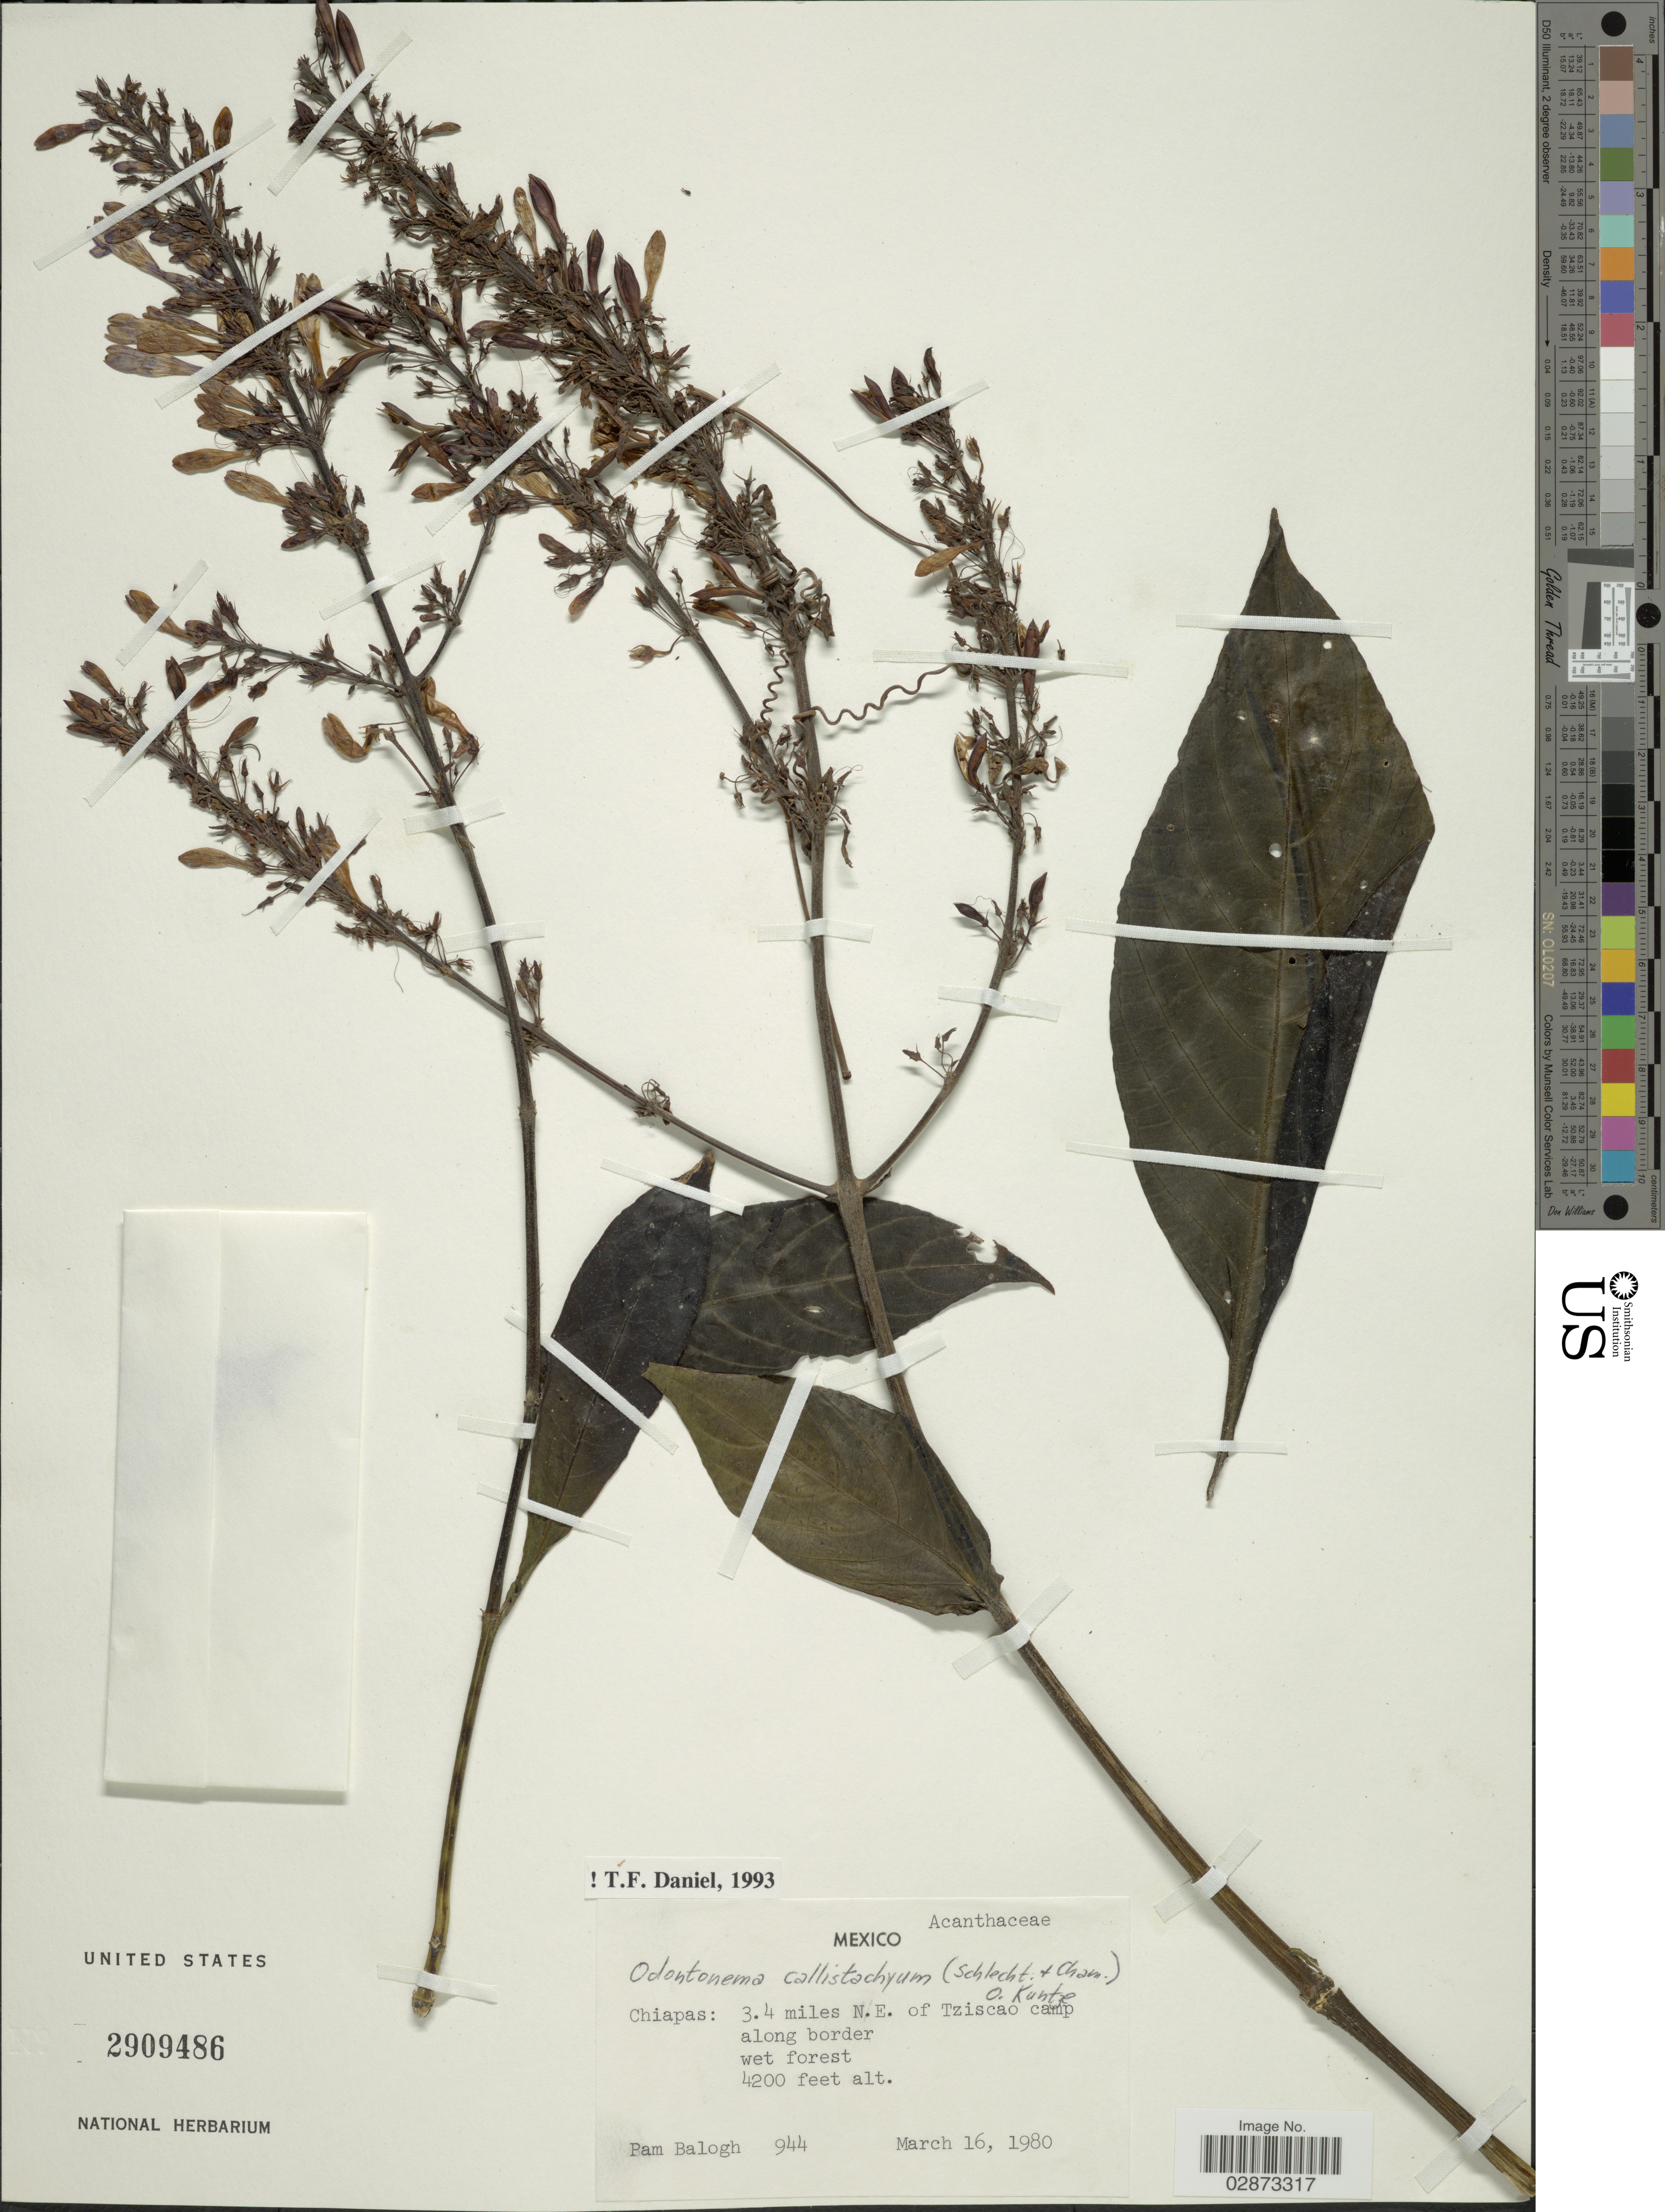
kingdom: Plantae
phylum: Tracheophyta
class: Magnoliopsida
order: Lamiales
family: Acanthaceae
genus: Odontonema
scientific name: Odontonema callistachyum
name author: (Schltdl. & Cham.) Kuntze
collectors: P. Balogh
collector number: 944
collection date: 1980-03-16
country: Mexico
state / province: Chiapas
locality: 3.4 miles N.E. of Tziscao camp along border.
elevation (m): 1280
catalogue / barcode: US 2909486